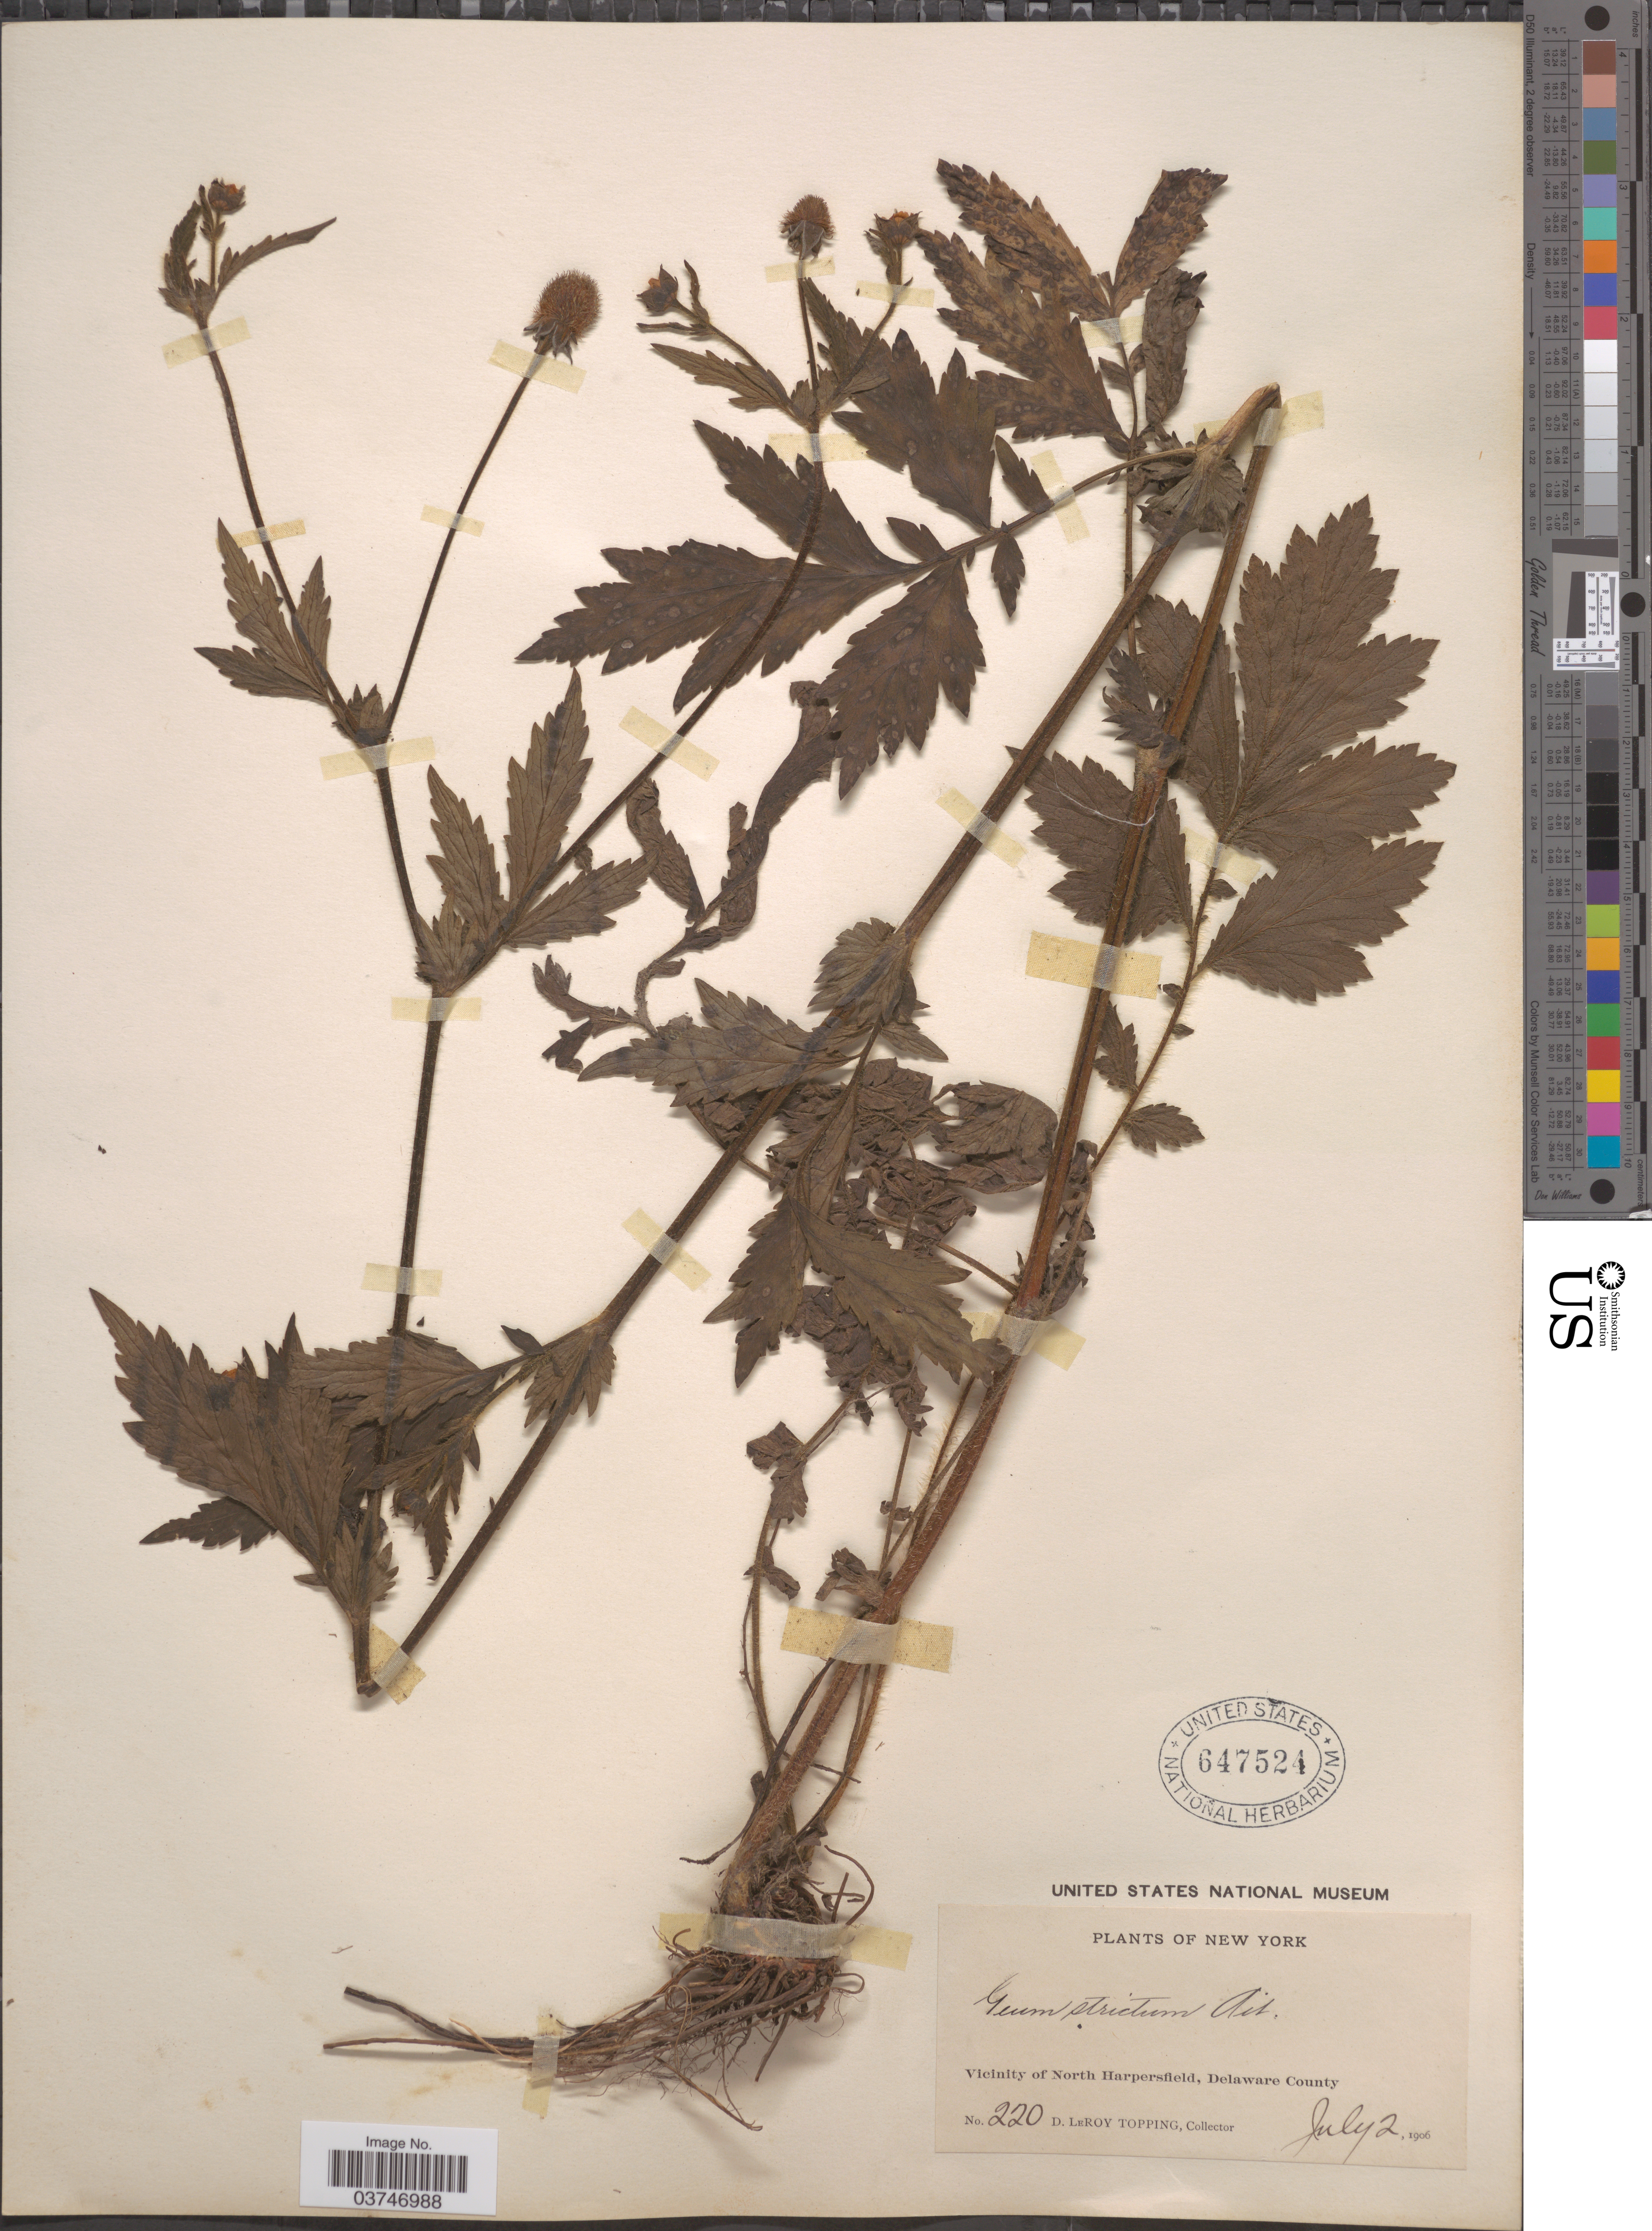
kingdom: Plantae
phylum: Tracheophyta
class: Magnoliopsida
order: Rosales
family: Rosaceae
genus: Geum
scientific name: Geum aleppicum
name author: Jacq.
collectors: D. L. Topping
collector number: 220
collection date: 1906-07-02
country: United States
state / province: New York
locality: Vicinity of North Harpersfield, Delaware County.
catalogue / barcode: US 647524